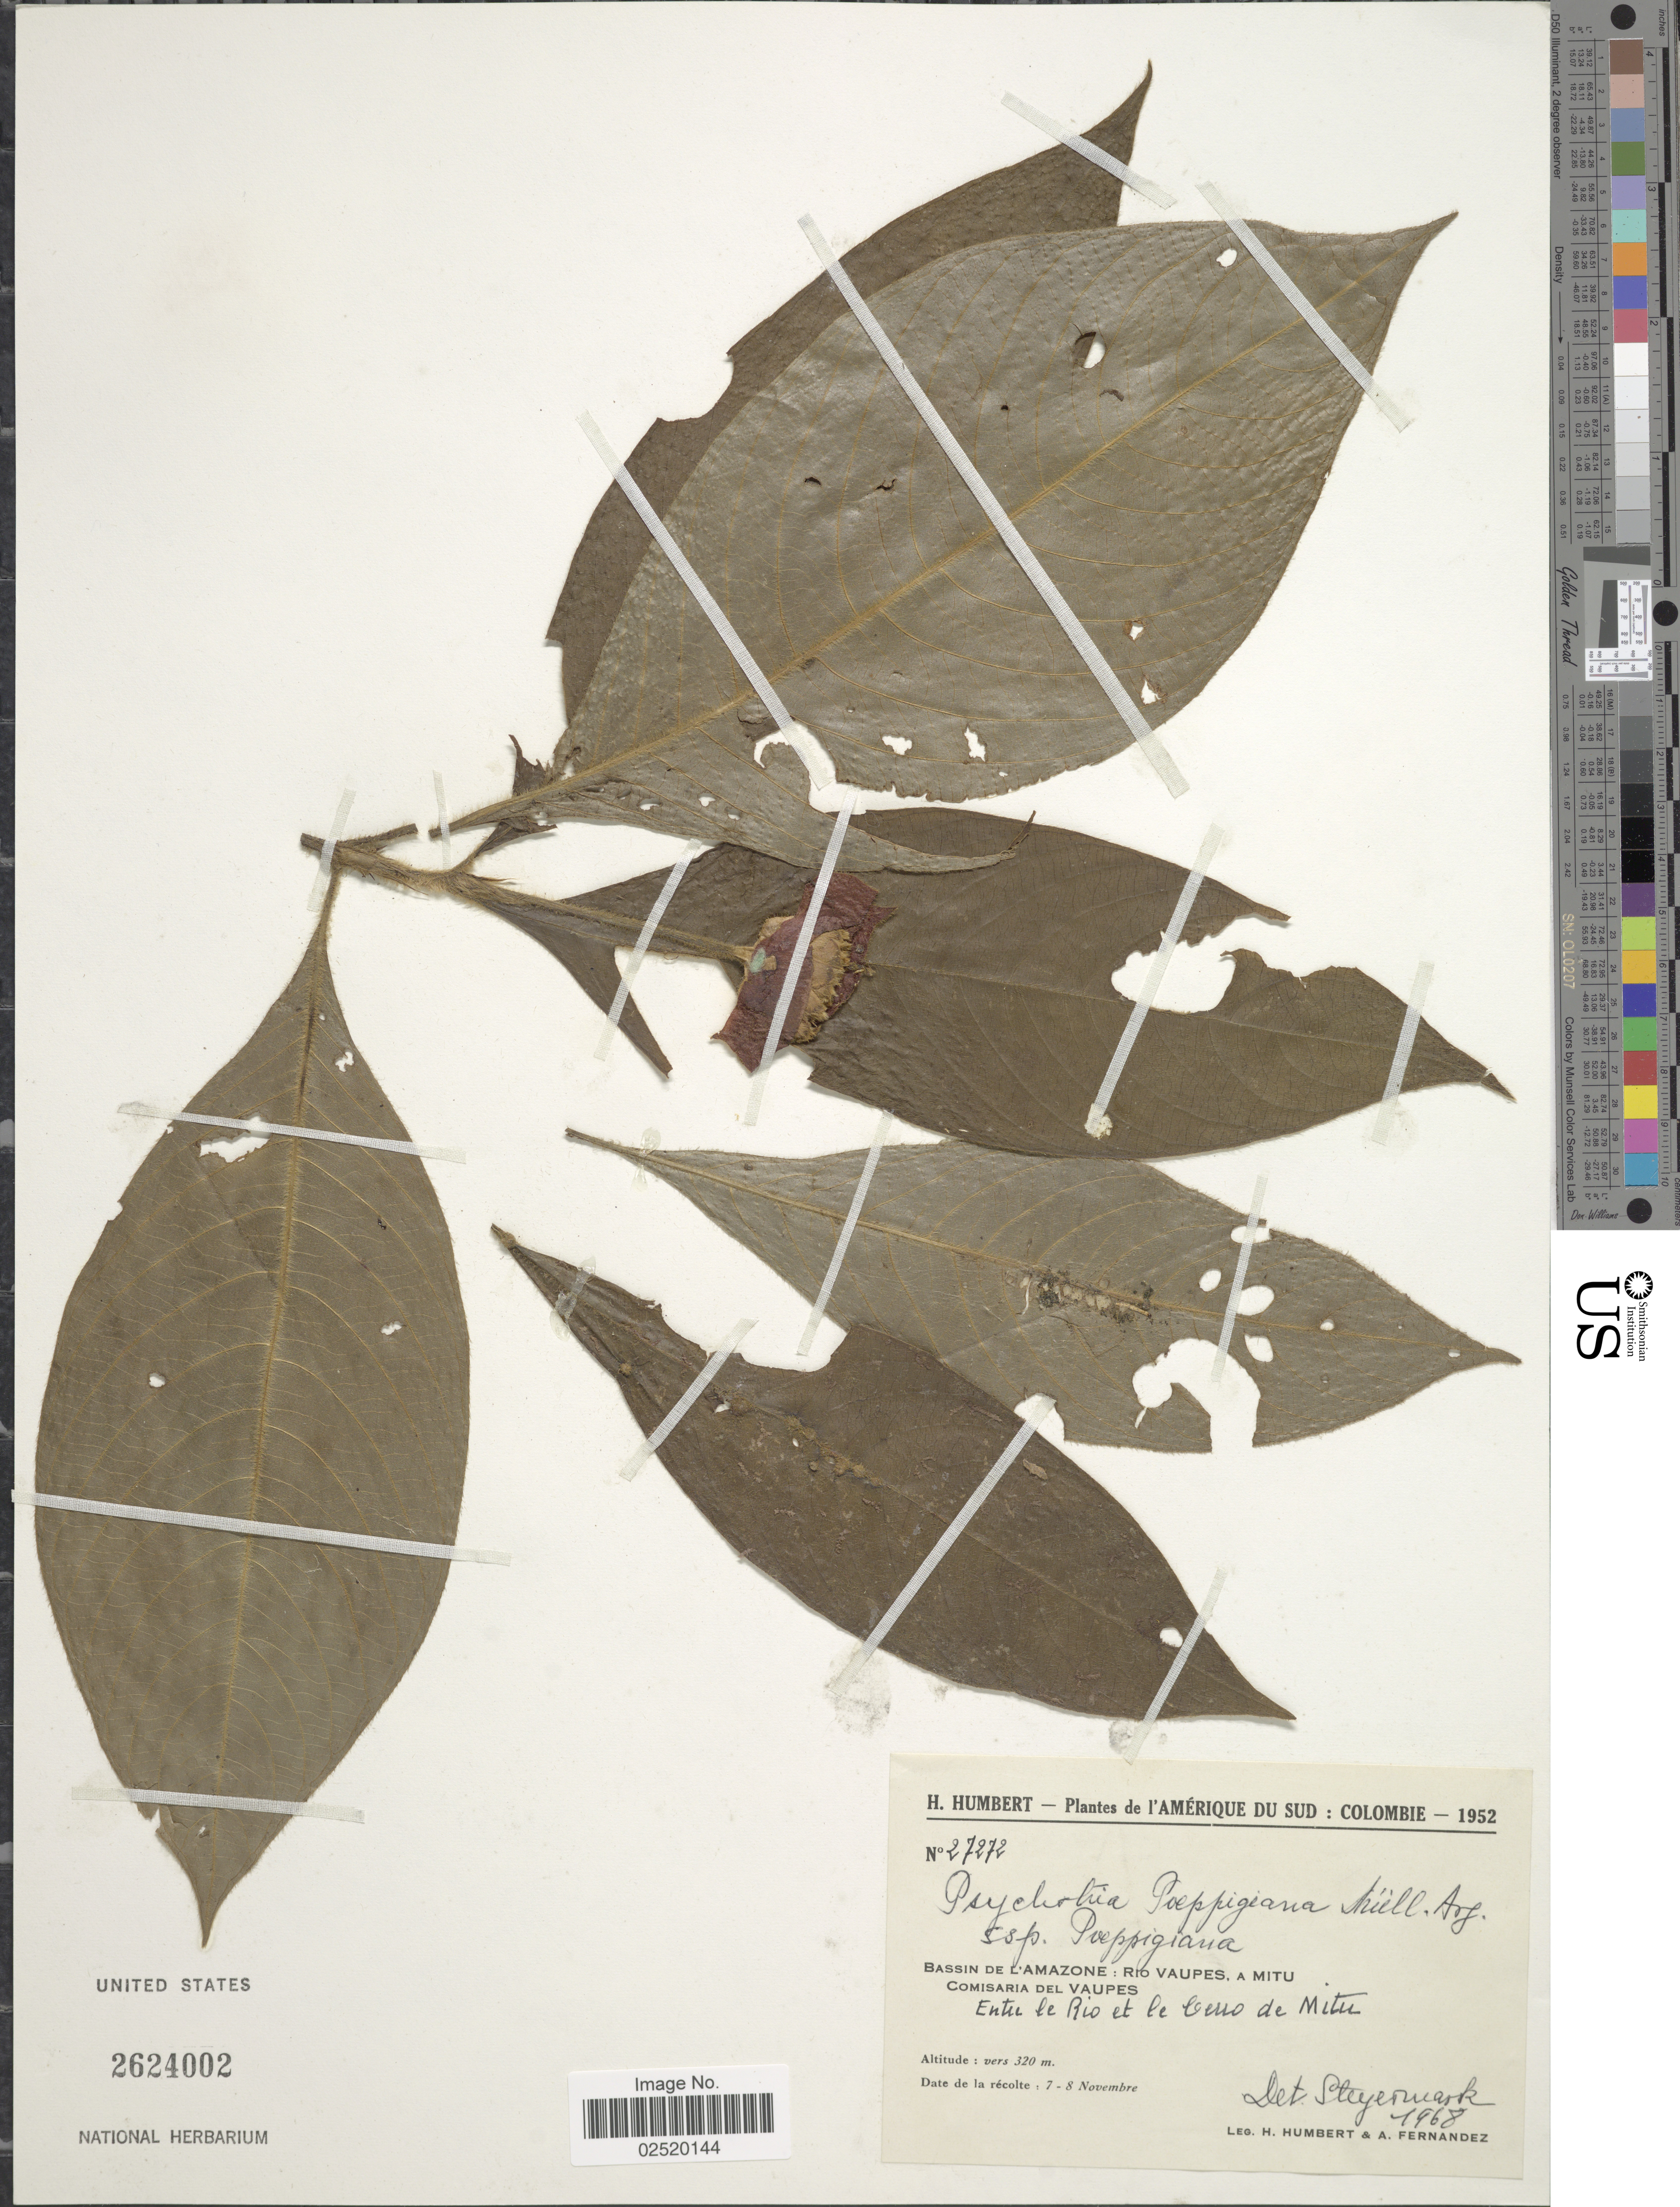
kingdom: Plantae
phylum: Tracheophyta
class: Magnoliopsida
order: Gentianales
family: Rubiaceae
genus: Psychotria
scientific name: Psychotria poeppigiana subsp. poeppigiana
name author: Müll. Arg.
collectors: H. Humbert & A. Fernandez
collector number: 27272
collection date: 1952-11-07/1952-11-08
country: Colombia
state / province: Vaupés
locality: Bassin de L'Amazone: Rio Vaupes, A Mitu, Comisaria del Vaupes, Entre le Rio et le Cerro de Mitu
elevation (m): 320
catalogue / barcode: US 2624002